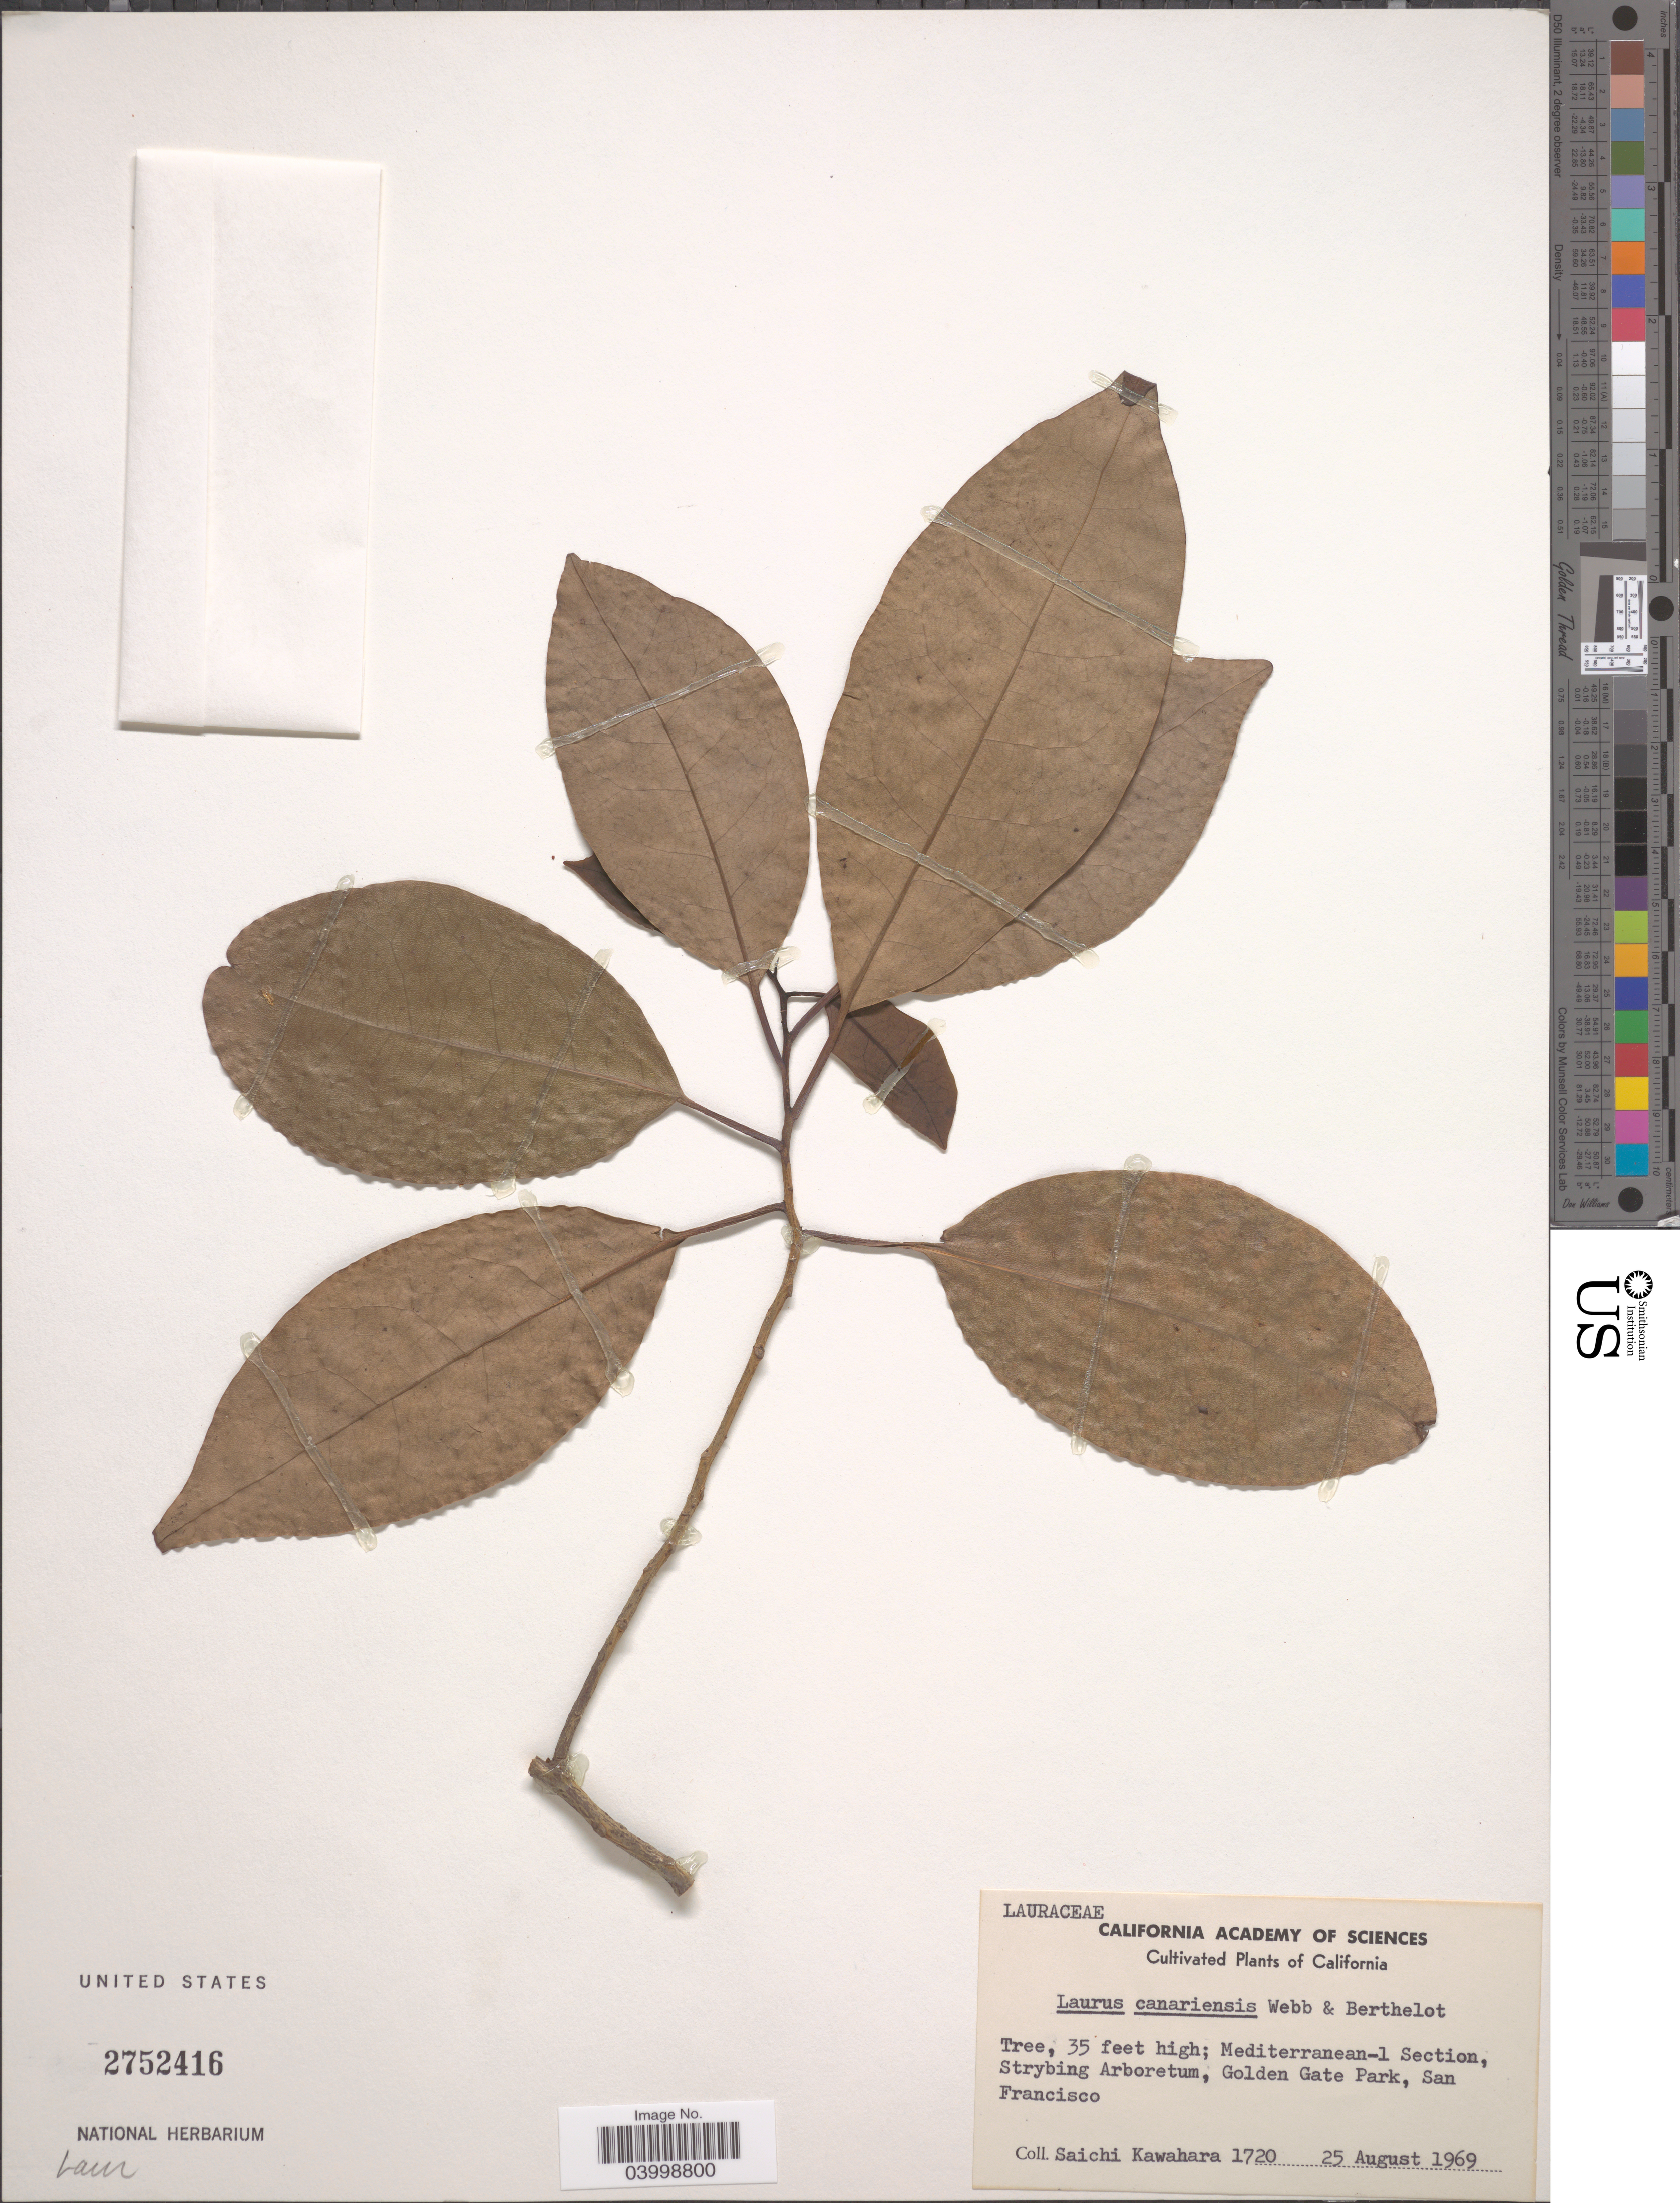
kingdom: Plantae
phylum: Tracheophyta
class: Magnoliopsida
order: Laurales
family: Lauraceae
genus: Laurus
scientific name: Laurus canariensis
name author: Willd.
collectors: S. Kawahara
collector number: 1720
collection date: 1969-08-25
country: United States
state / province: California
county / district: San Francisco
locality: Mediterranean-1 Section, Strybing Arboretum, Golden Gate Park, San Francisco.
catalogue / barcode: US 2752416